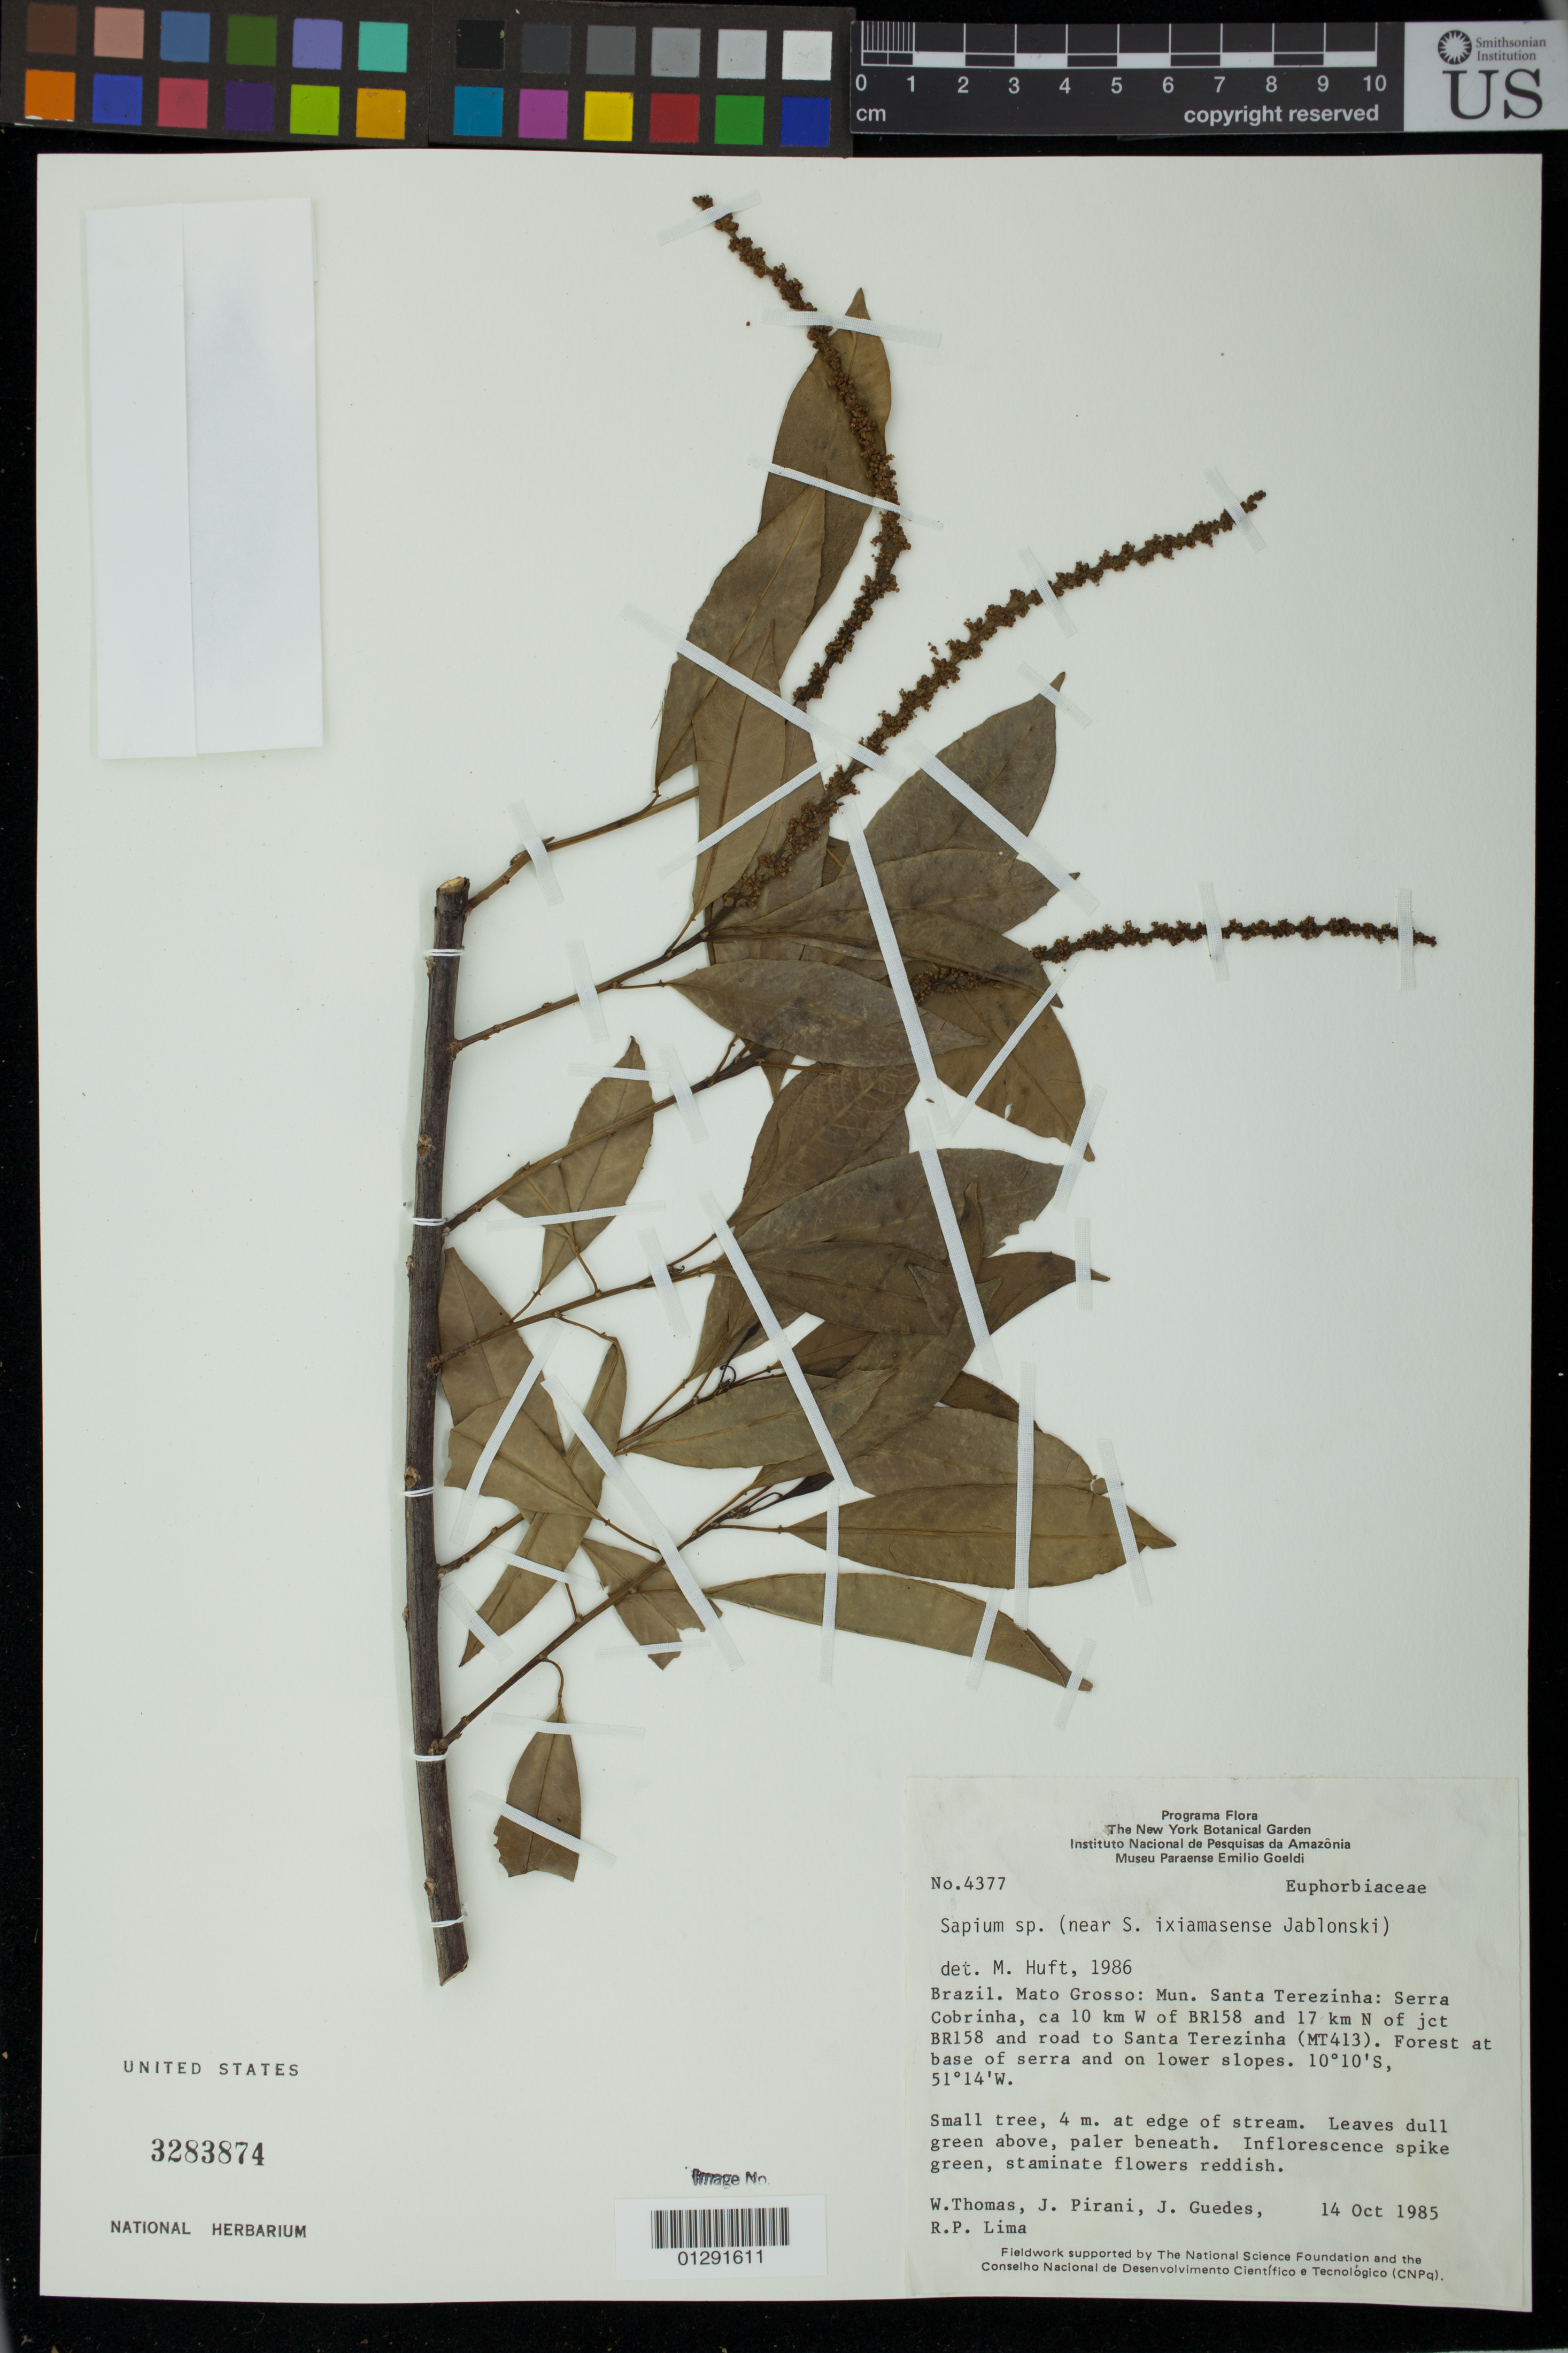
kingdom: Plantae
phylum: Tracheophyta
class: Magnoliopsida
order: Malpighiales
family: Euphorbiaceae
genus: Sapium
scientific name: Sapium sp.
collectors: W. Thomas, J. R. Pirani, J. Guedes & R. P. Lima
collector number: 4377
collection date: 1985-10-14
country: Brazil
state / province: Mato Grosso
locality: Mun. Santa Terezinha, Serra Cobrinha, circa 10 kilometers W of BR158 and 17 kilometers N of its junction and road to Santa Terezinha (MT413)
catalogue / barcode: US 3283874